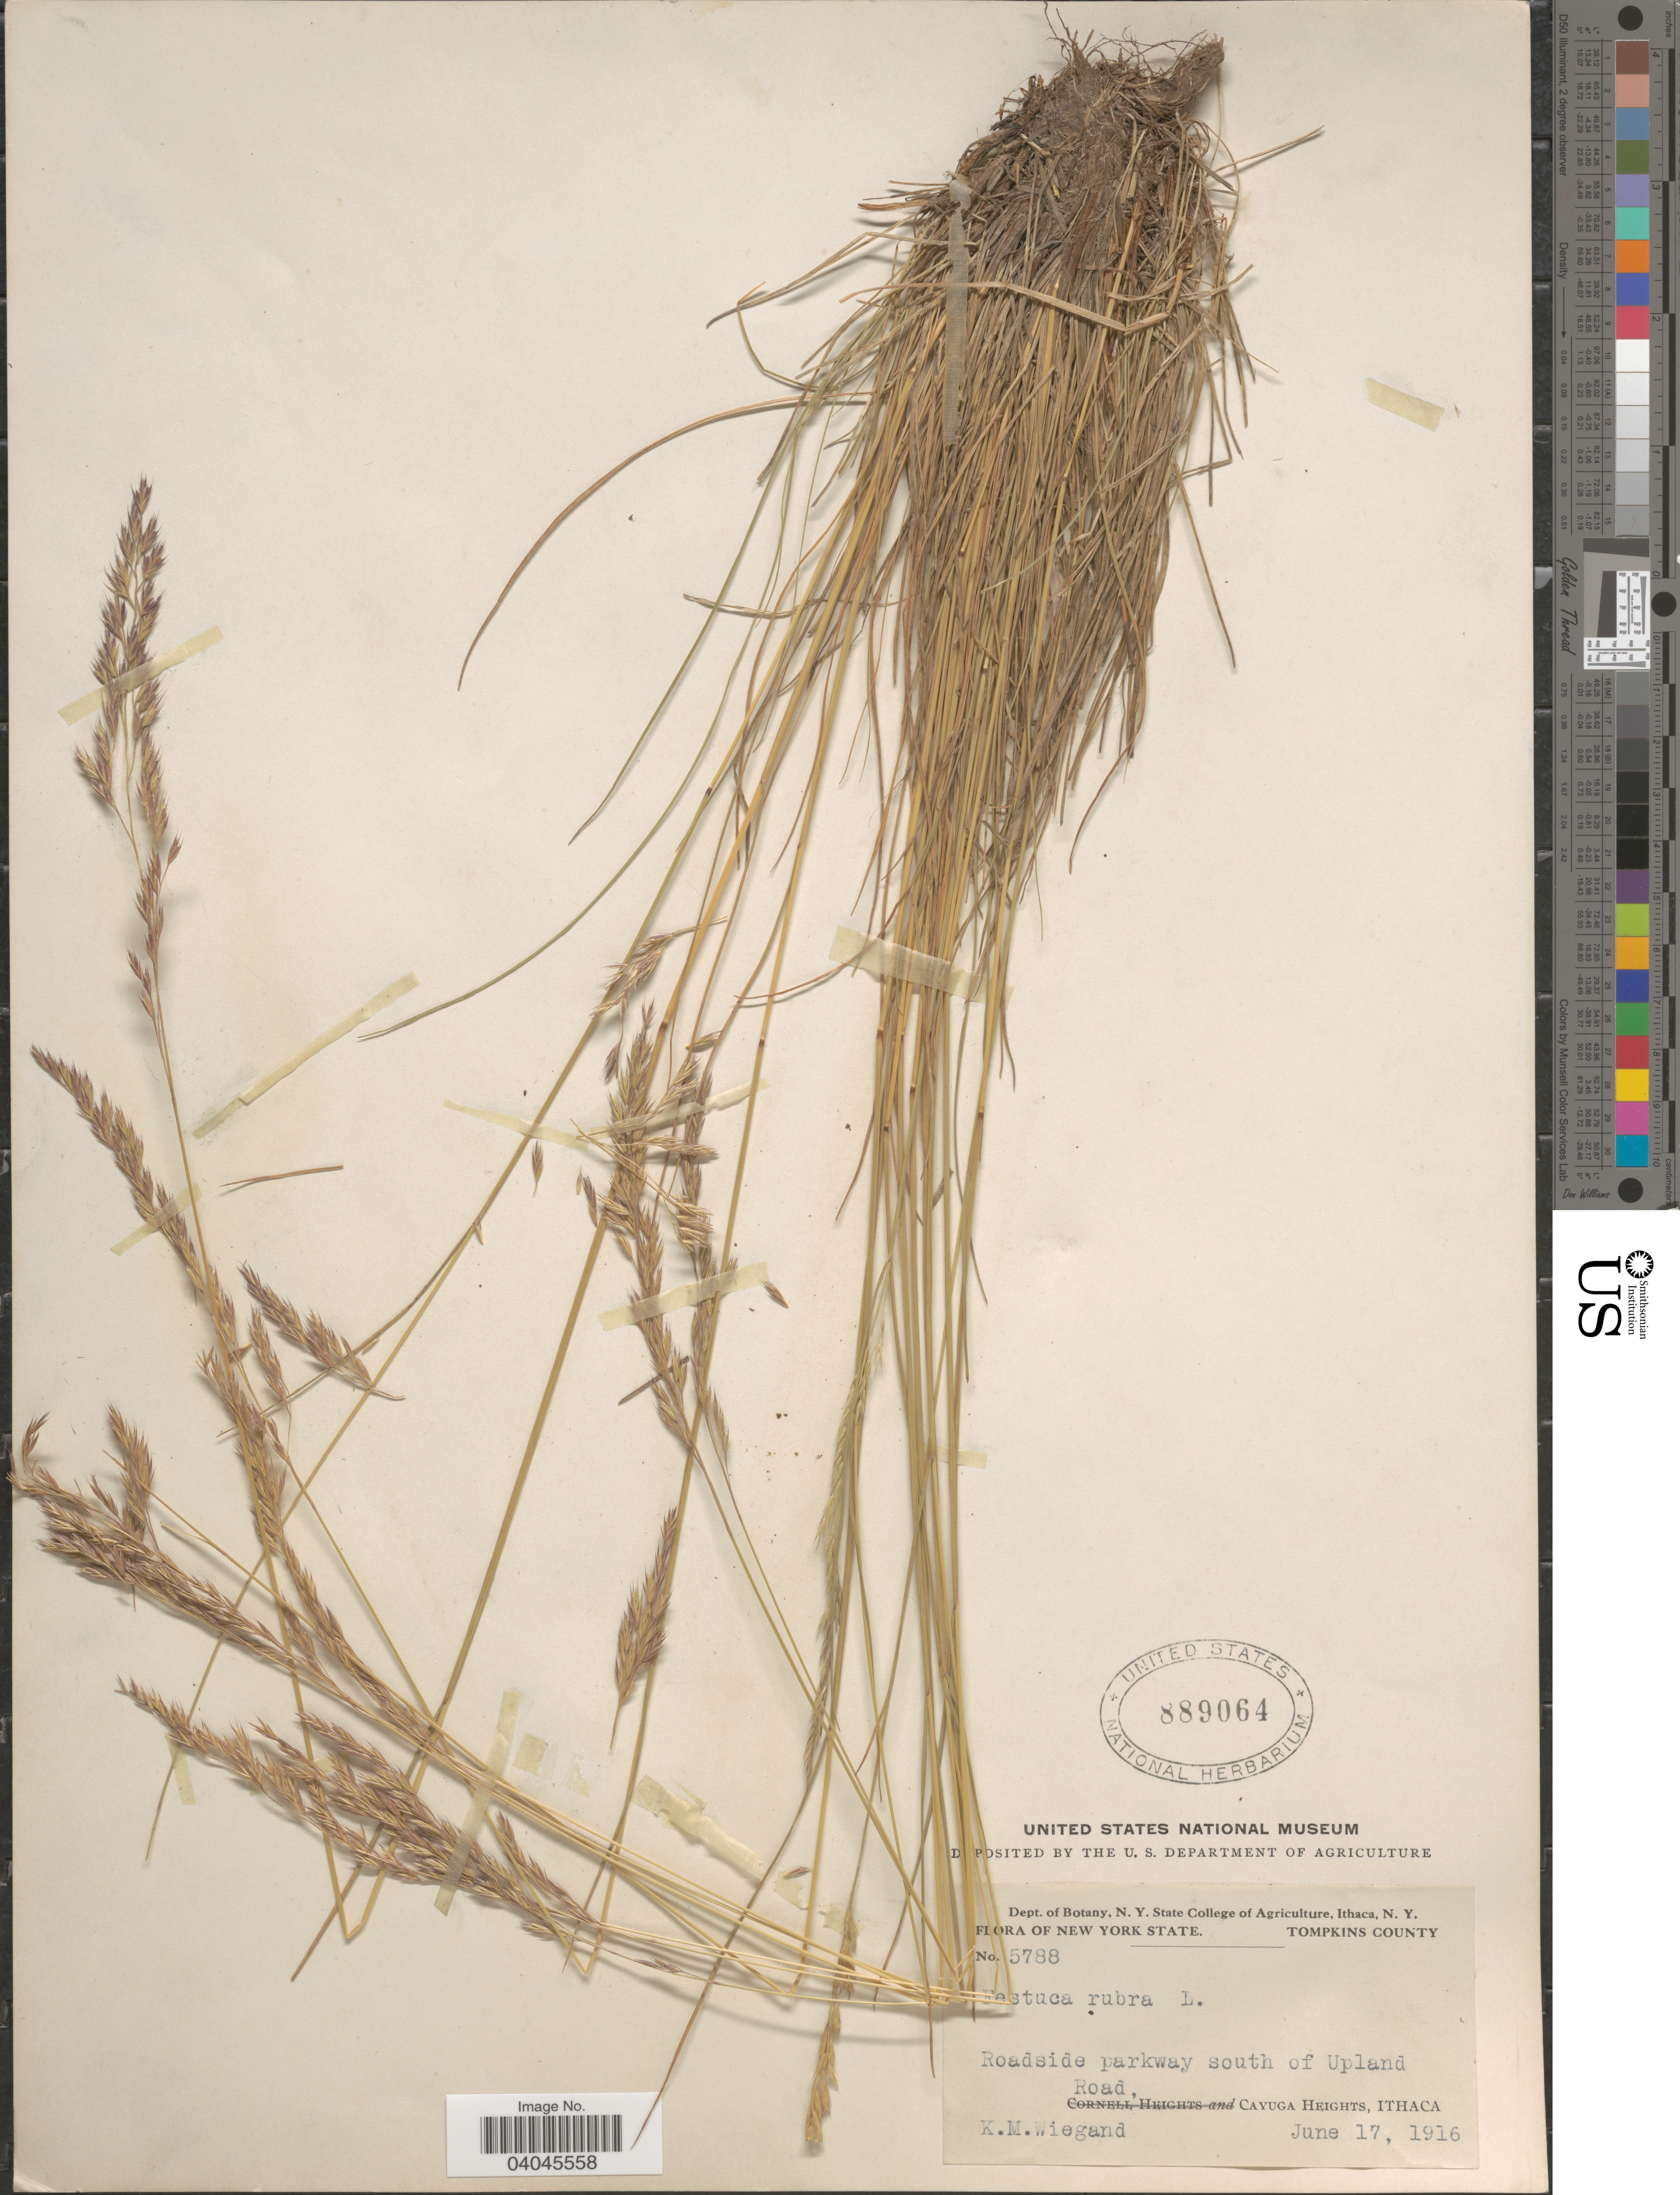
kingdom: Plantae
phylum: Tracheophyta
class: Liliopsida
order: Poales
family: Poaceae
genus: Festuca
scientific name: Festuca rubra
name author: L.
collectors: K. M. Wiegand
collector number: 5788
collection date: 1916-06-17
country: United States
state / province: New York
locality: Tompkins County. Roadside parkway south of Upland Road, Cayuga Heights, Ithaca.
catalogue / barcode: US 889064